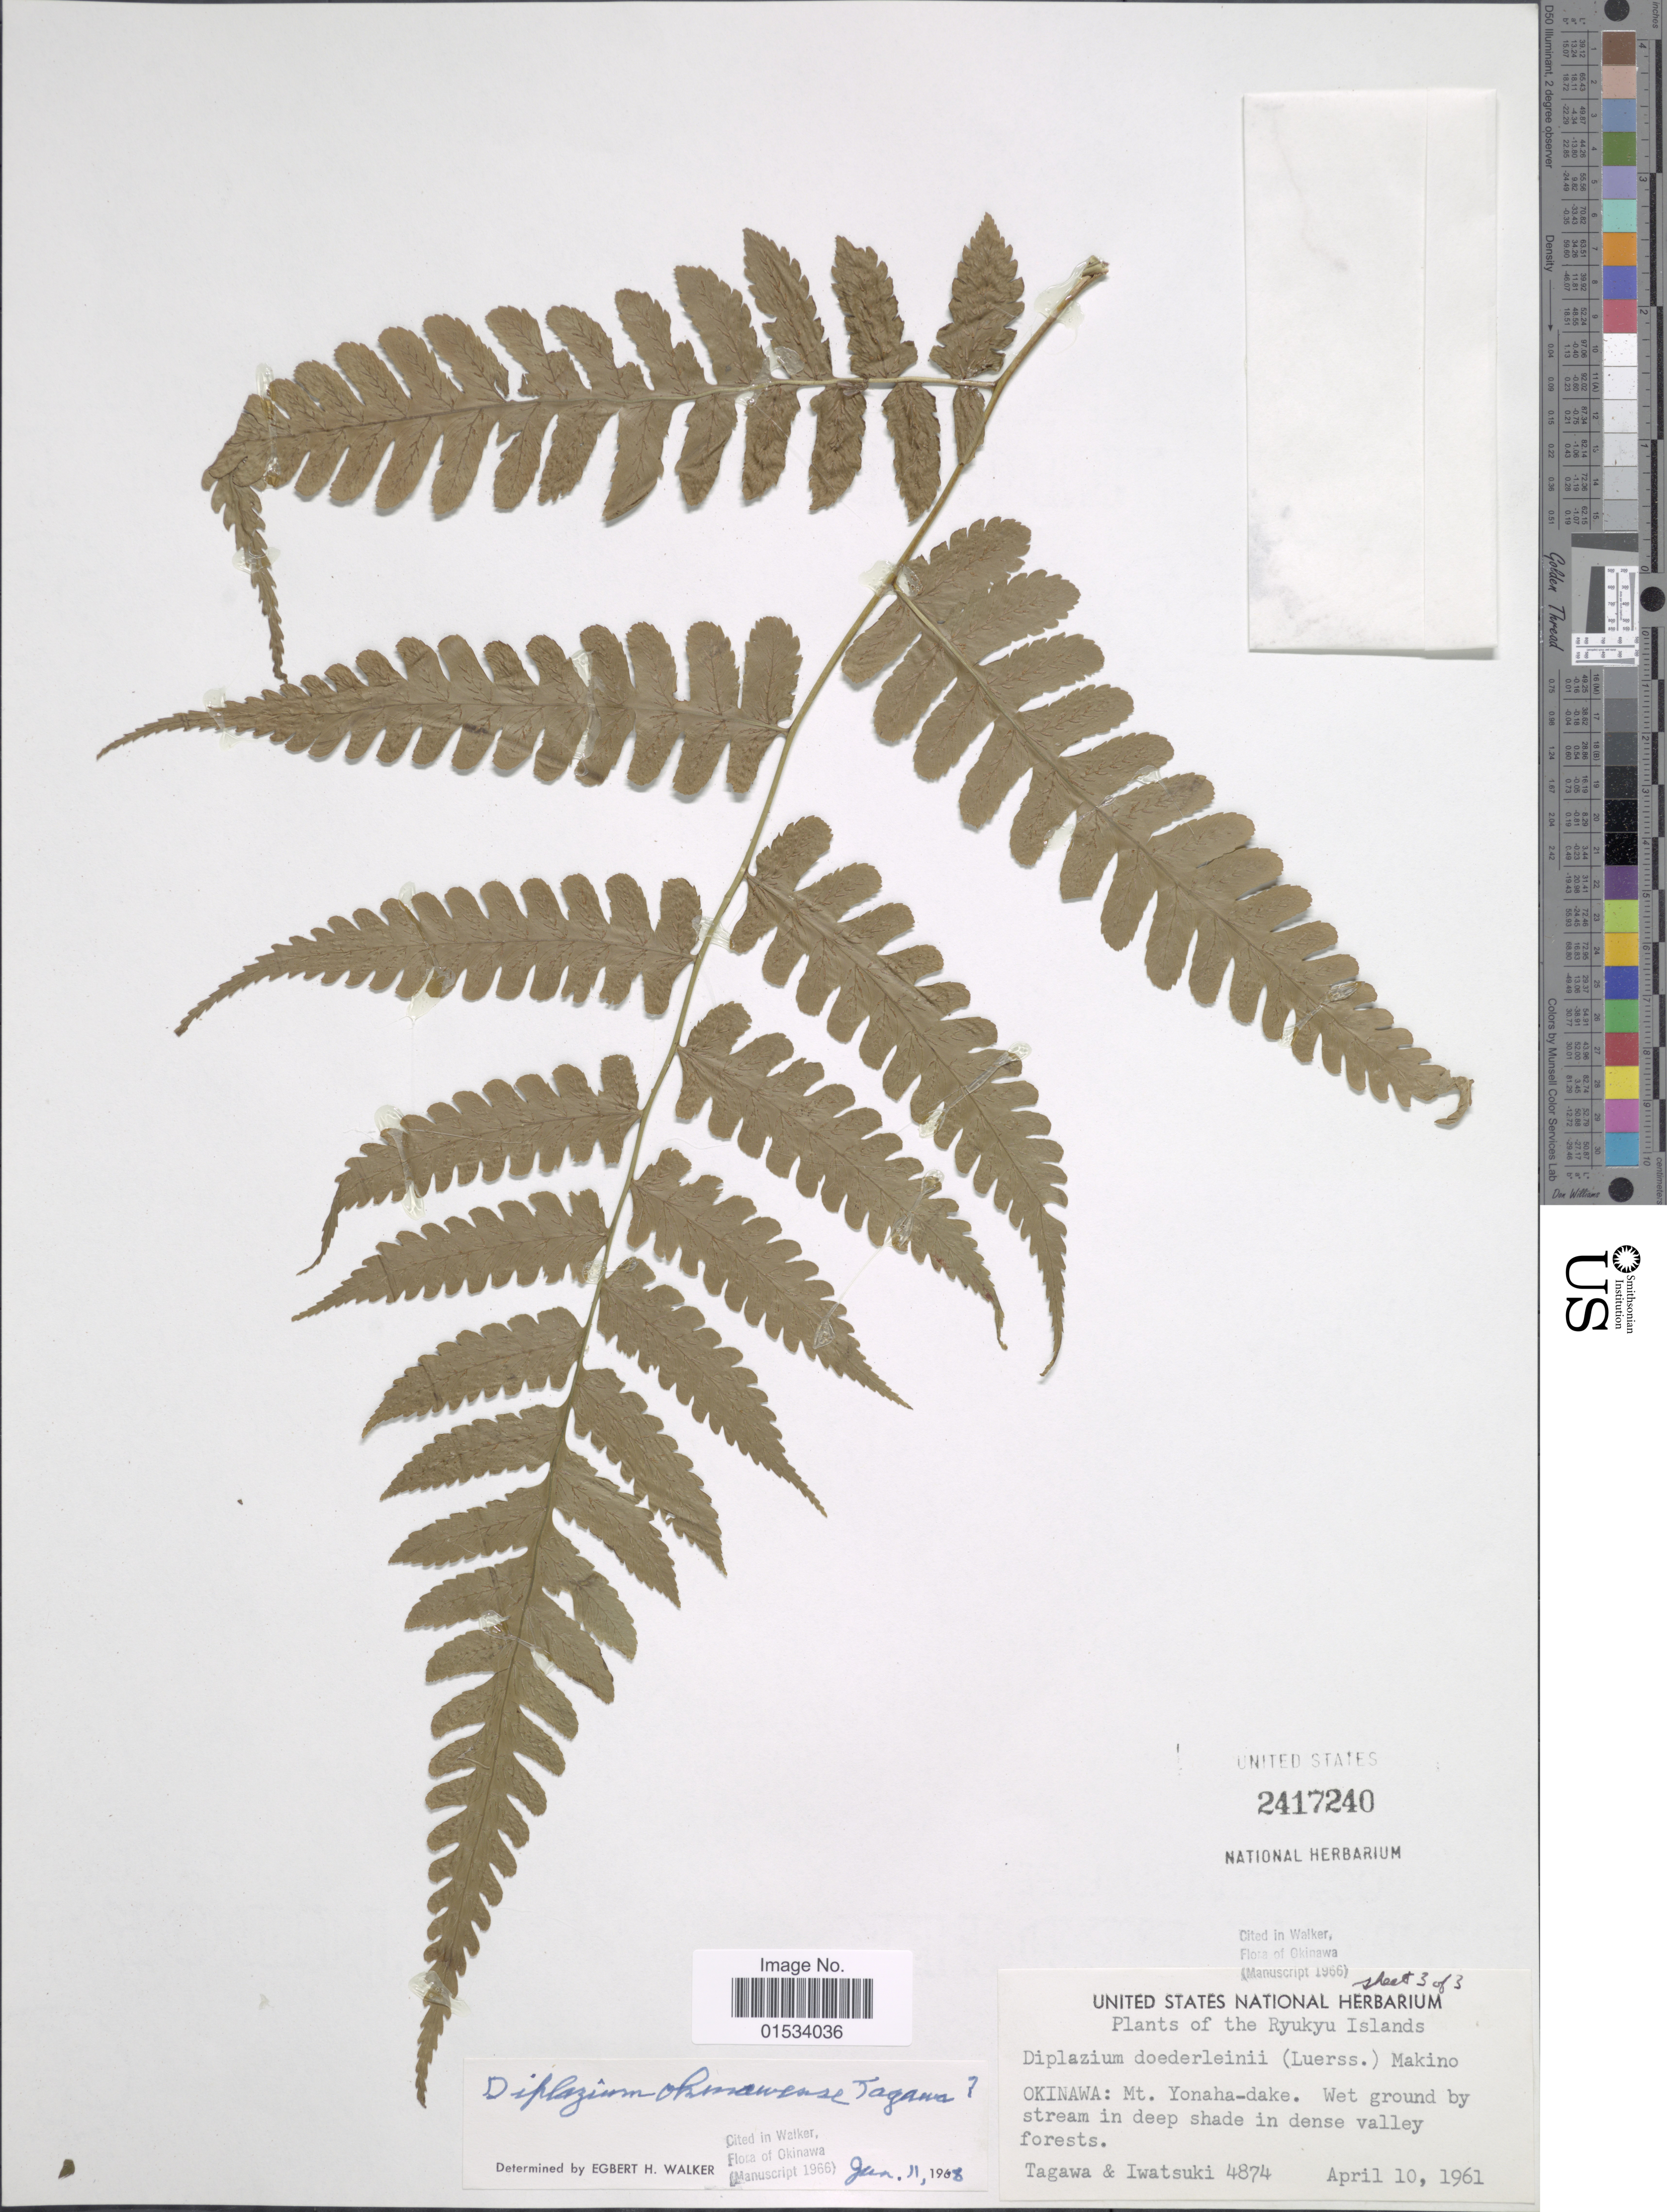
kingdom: Plantae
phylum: Tracheophyta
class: Polypodiopsida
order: Polypodiales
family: Athyriaceae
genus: Diplazium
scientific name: Diplazium okinawaense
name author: Tagawa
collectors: Tagawa & Iwatsuki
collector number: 4874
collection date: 1961-04-10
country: Japan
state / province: Okinawa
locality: Ryukyu. Isl. Okinawa: Mt. Yonaha-dake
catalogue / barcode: US 2417240